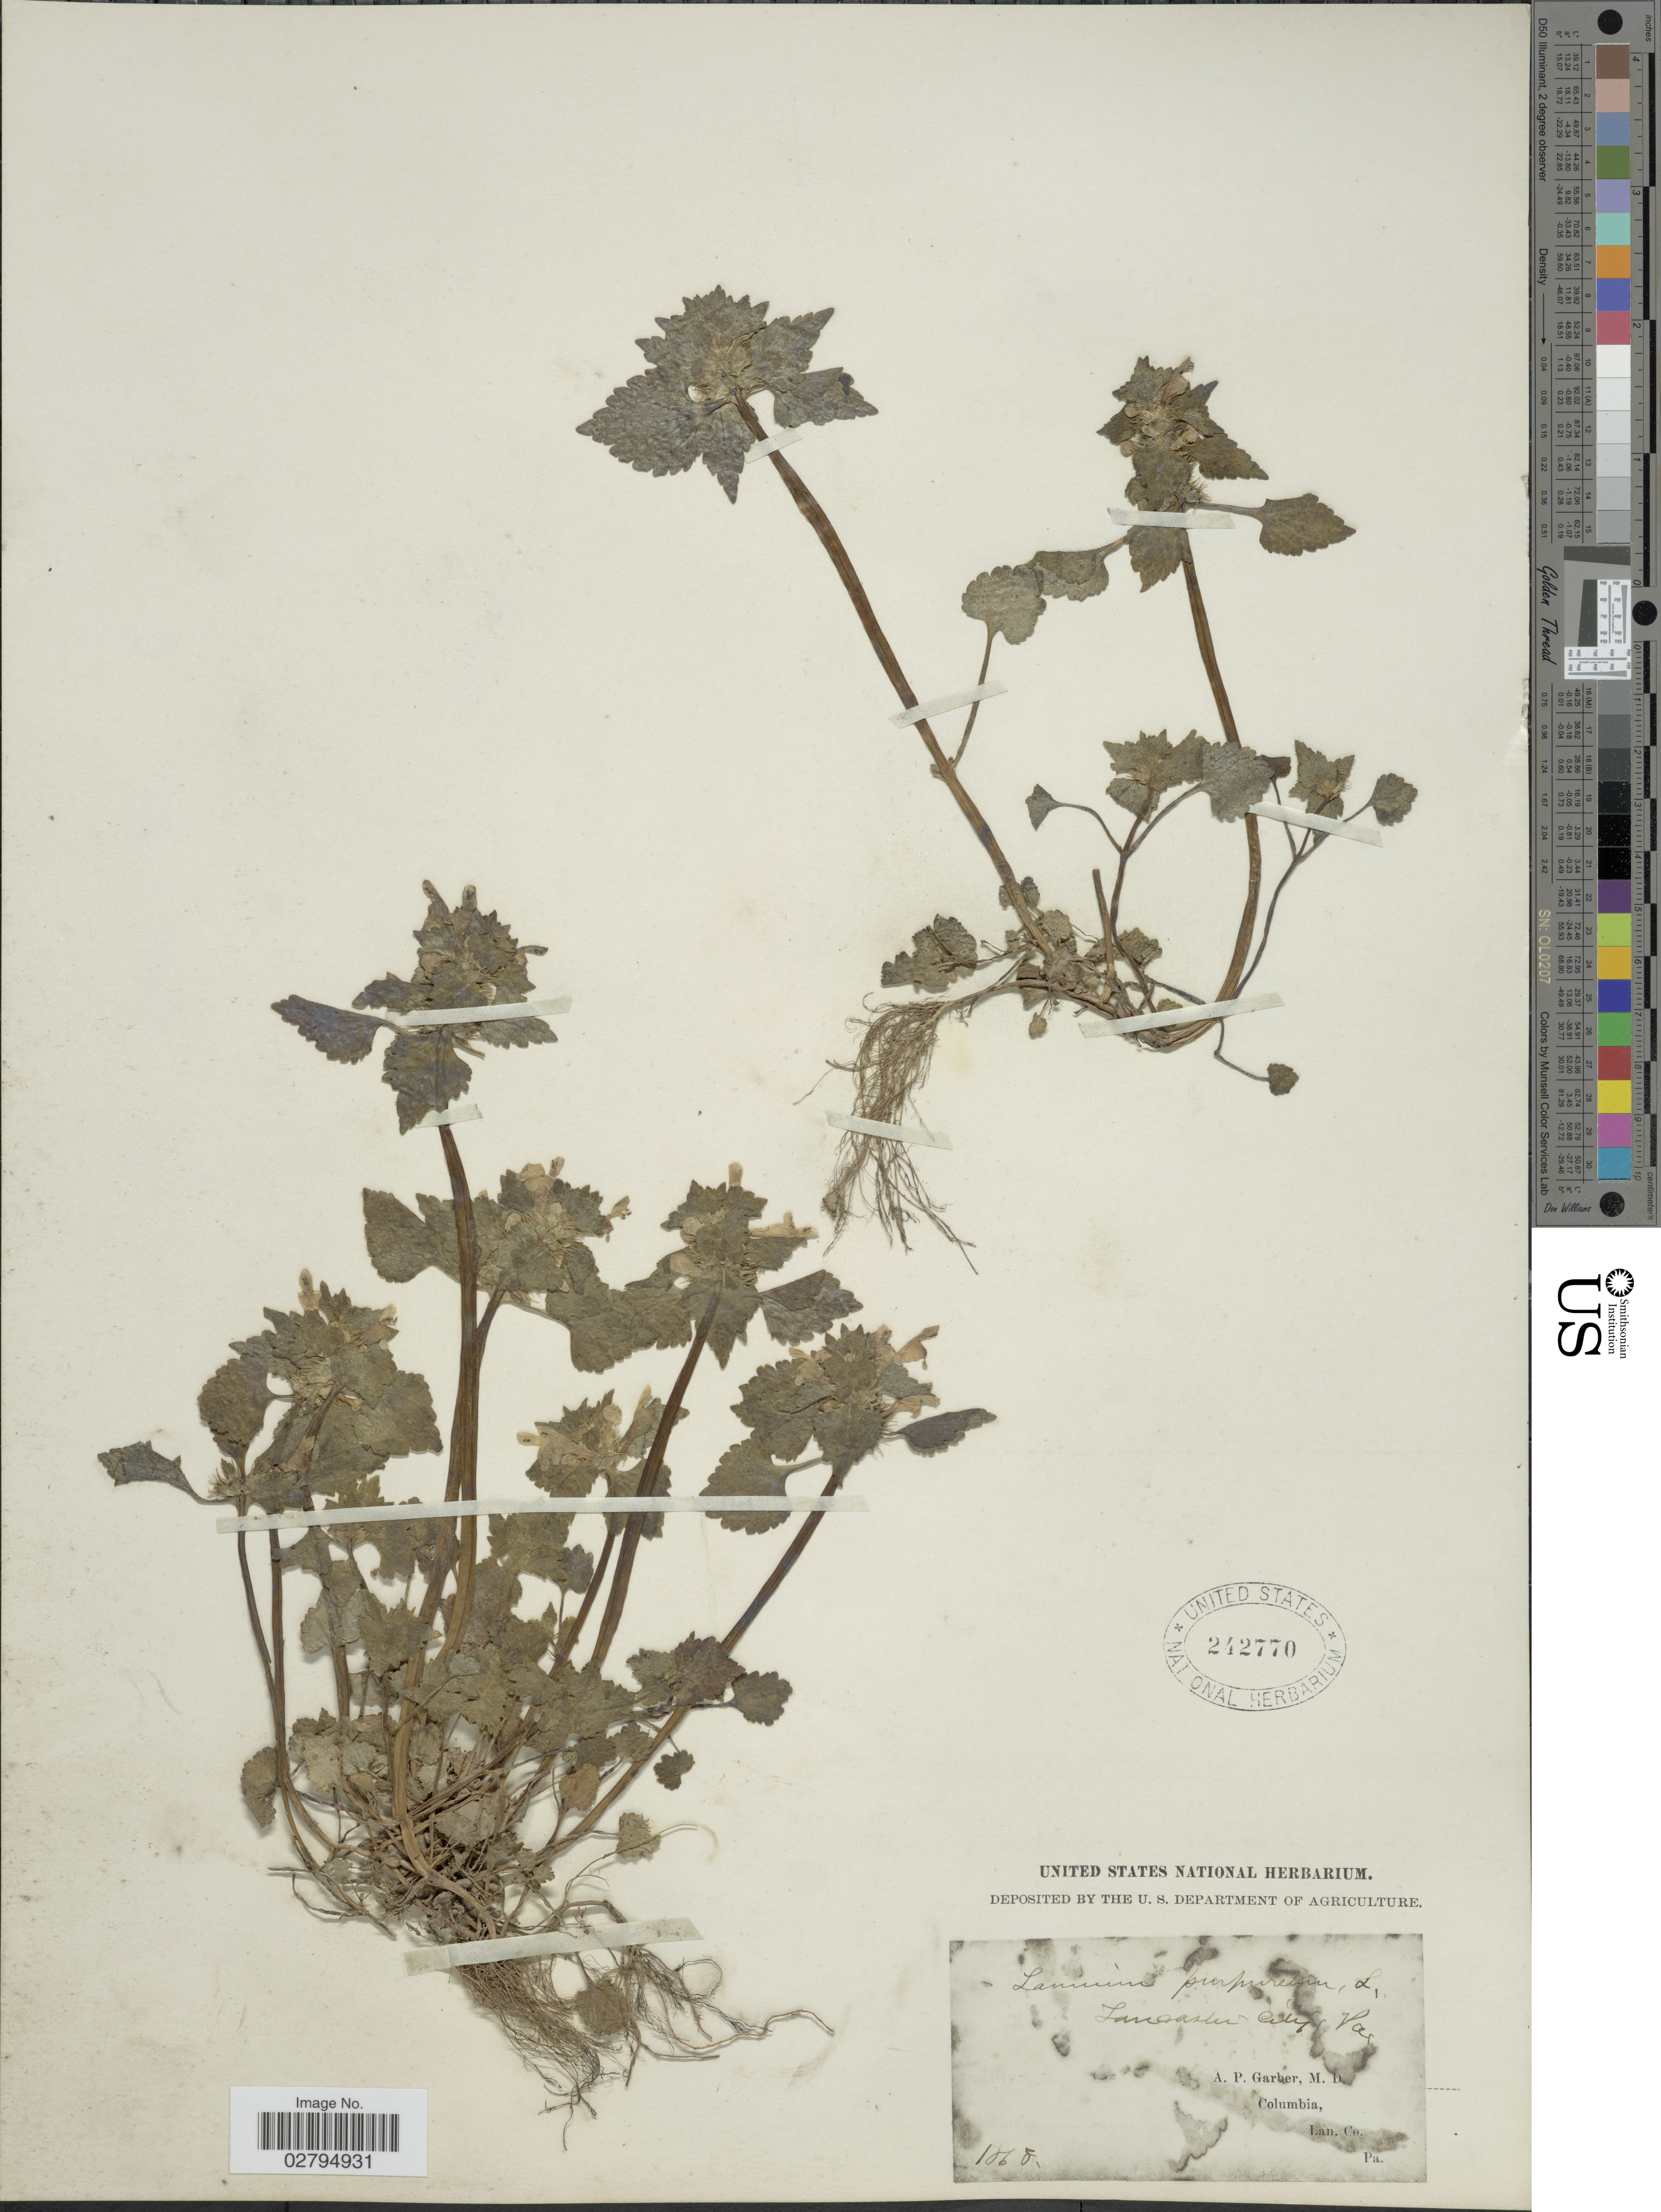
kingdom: Plantae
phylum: Tracheophyta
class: Magnoliopsida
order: Lamiales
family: Lamiaceae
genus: Lamium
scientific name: Lamium purpureum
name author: L.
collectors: A. P. Garber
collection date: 1868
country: United States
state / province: Pennsylvania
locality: Lancaster City, Pa.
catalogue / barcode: US 242770